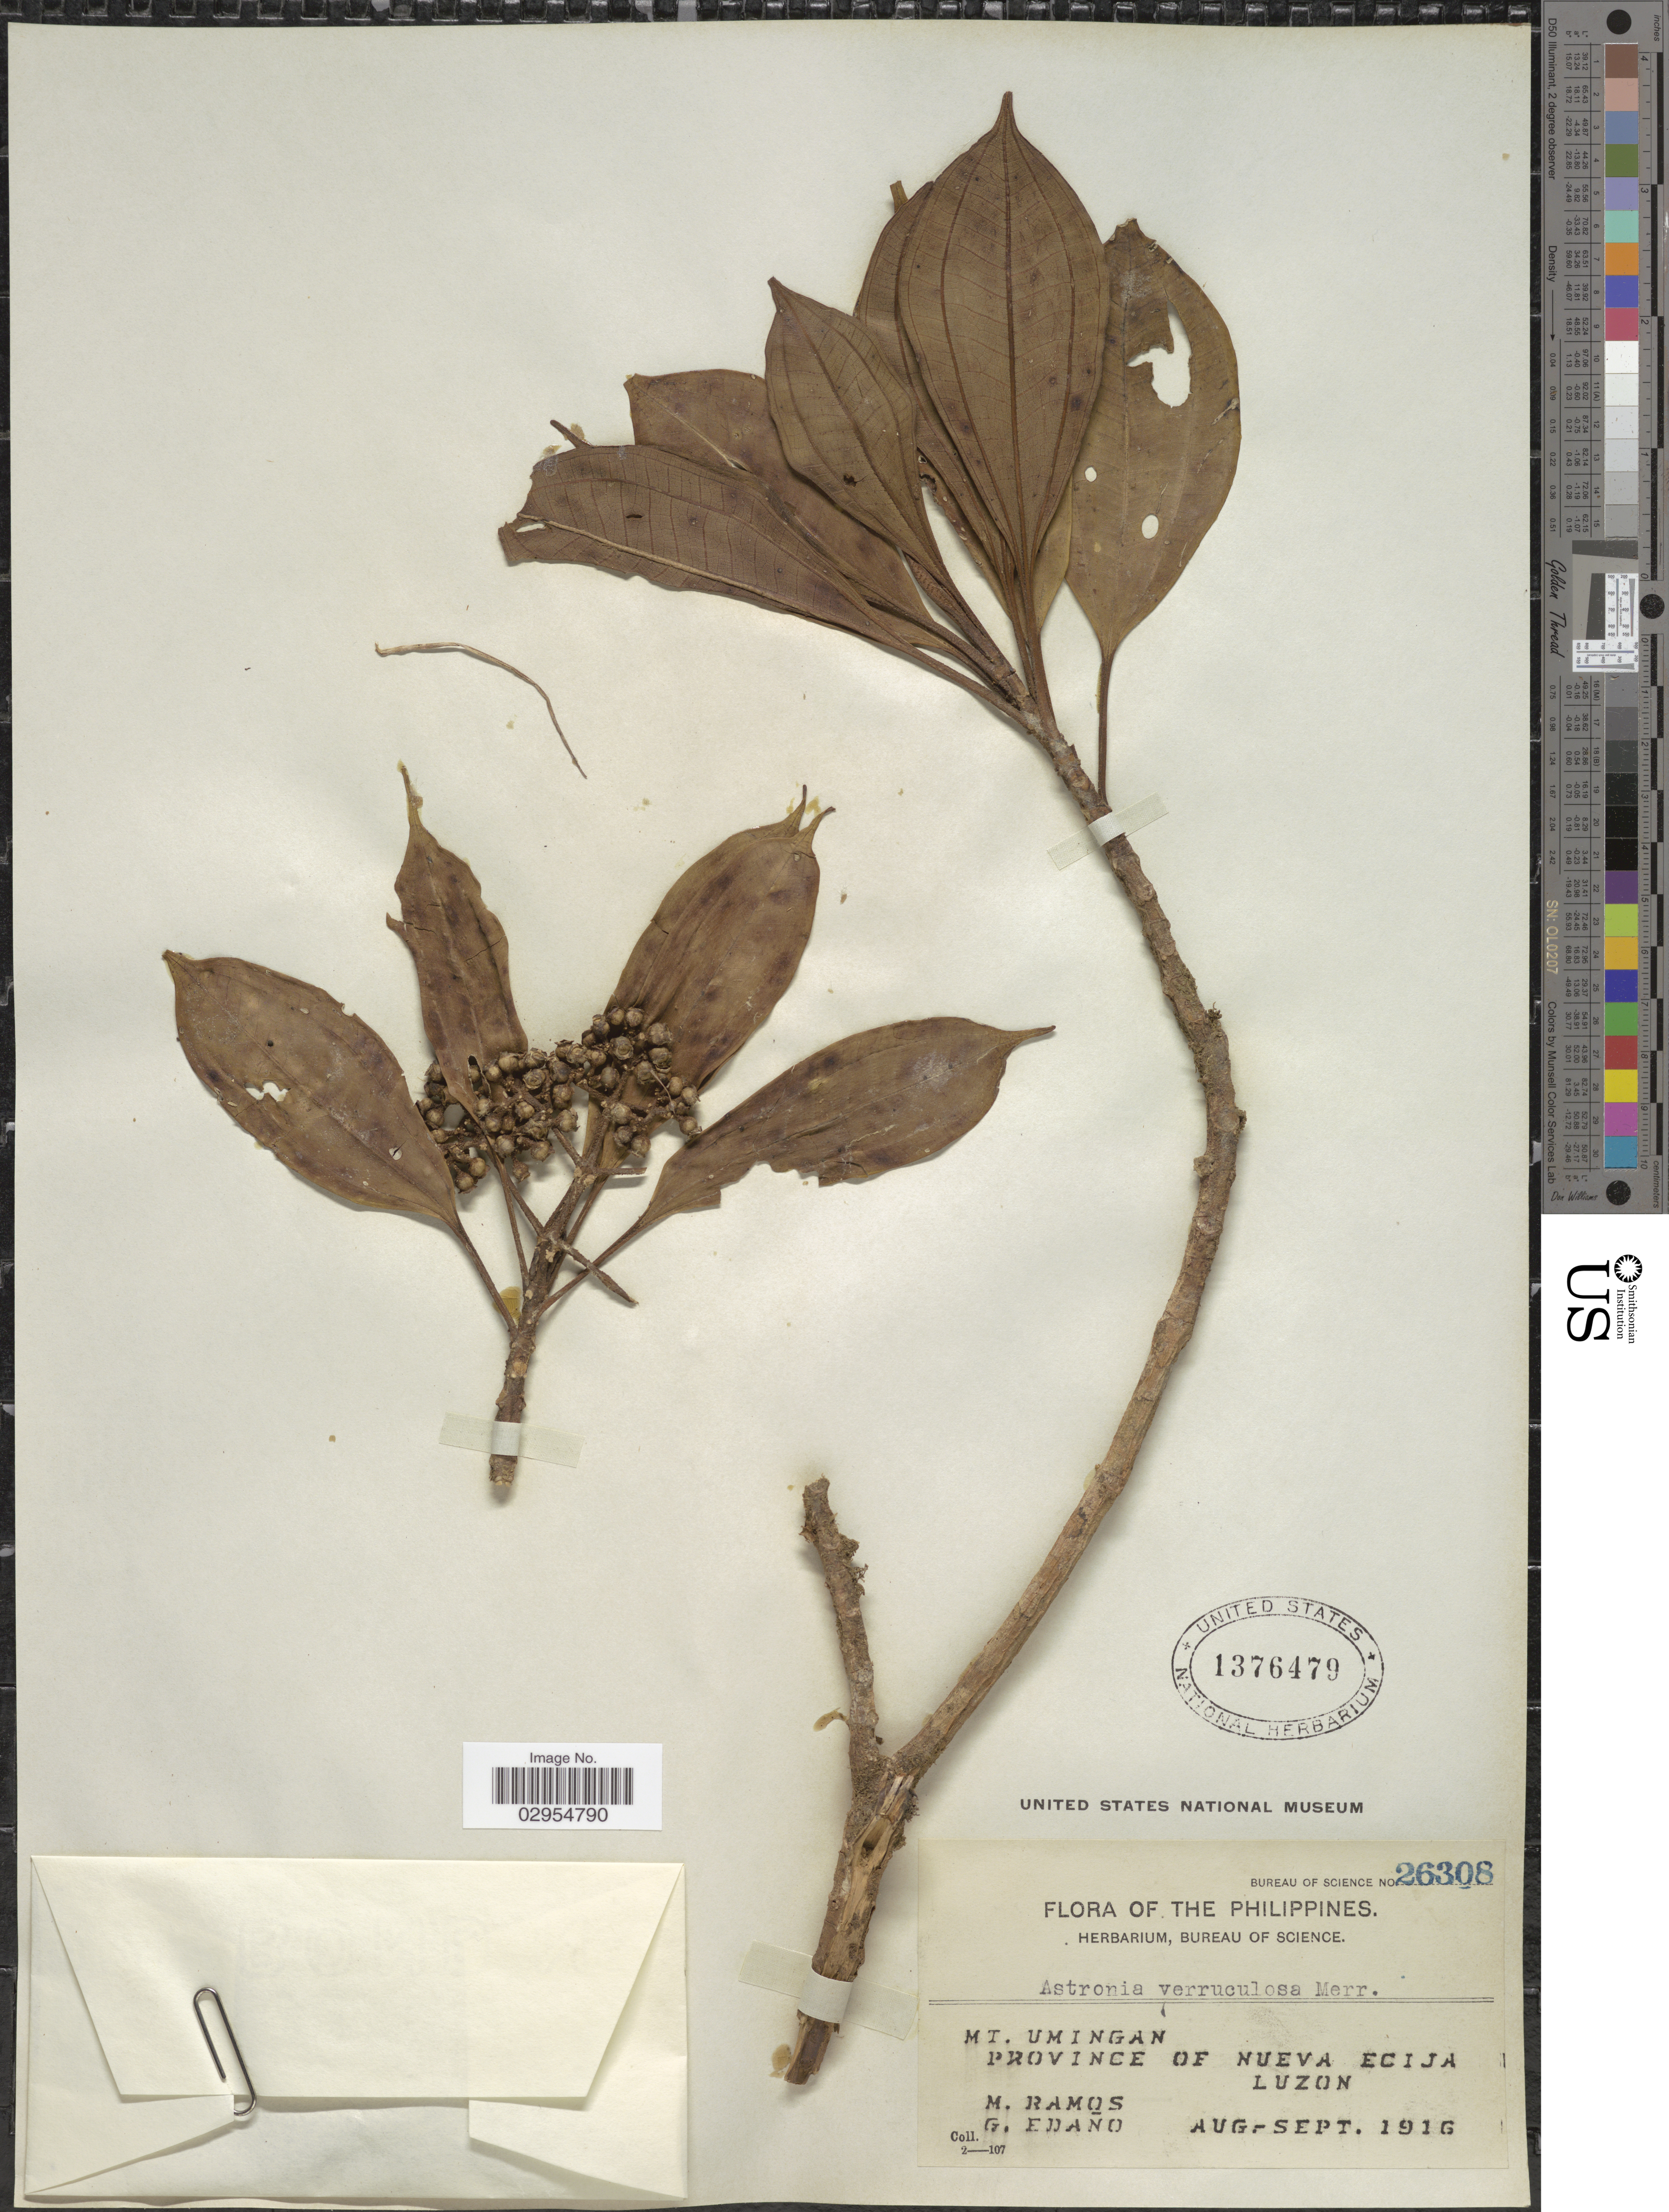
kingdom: Plantae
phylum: Tracheophyta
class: Magnoliopsida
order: Myrtales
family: Melastomataceae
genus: Astronia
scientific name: Astronia verruculosa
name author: Merr.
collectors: M. Ramos & G. Edaño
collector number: Bureau of Science 26308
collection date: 1916-08/1916-09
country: Philippines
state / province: Central Luzon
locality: Mt. Umingan, Province of Nueva Ecija, Luzon.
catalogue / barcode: US 1376479